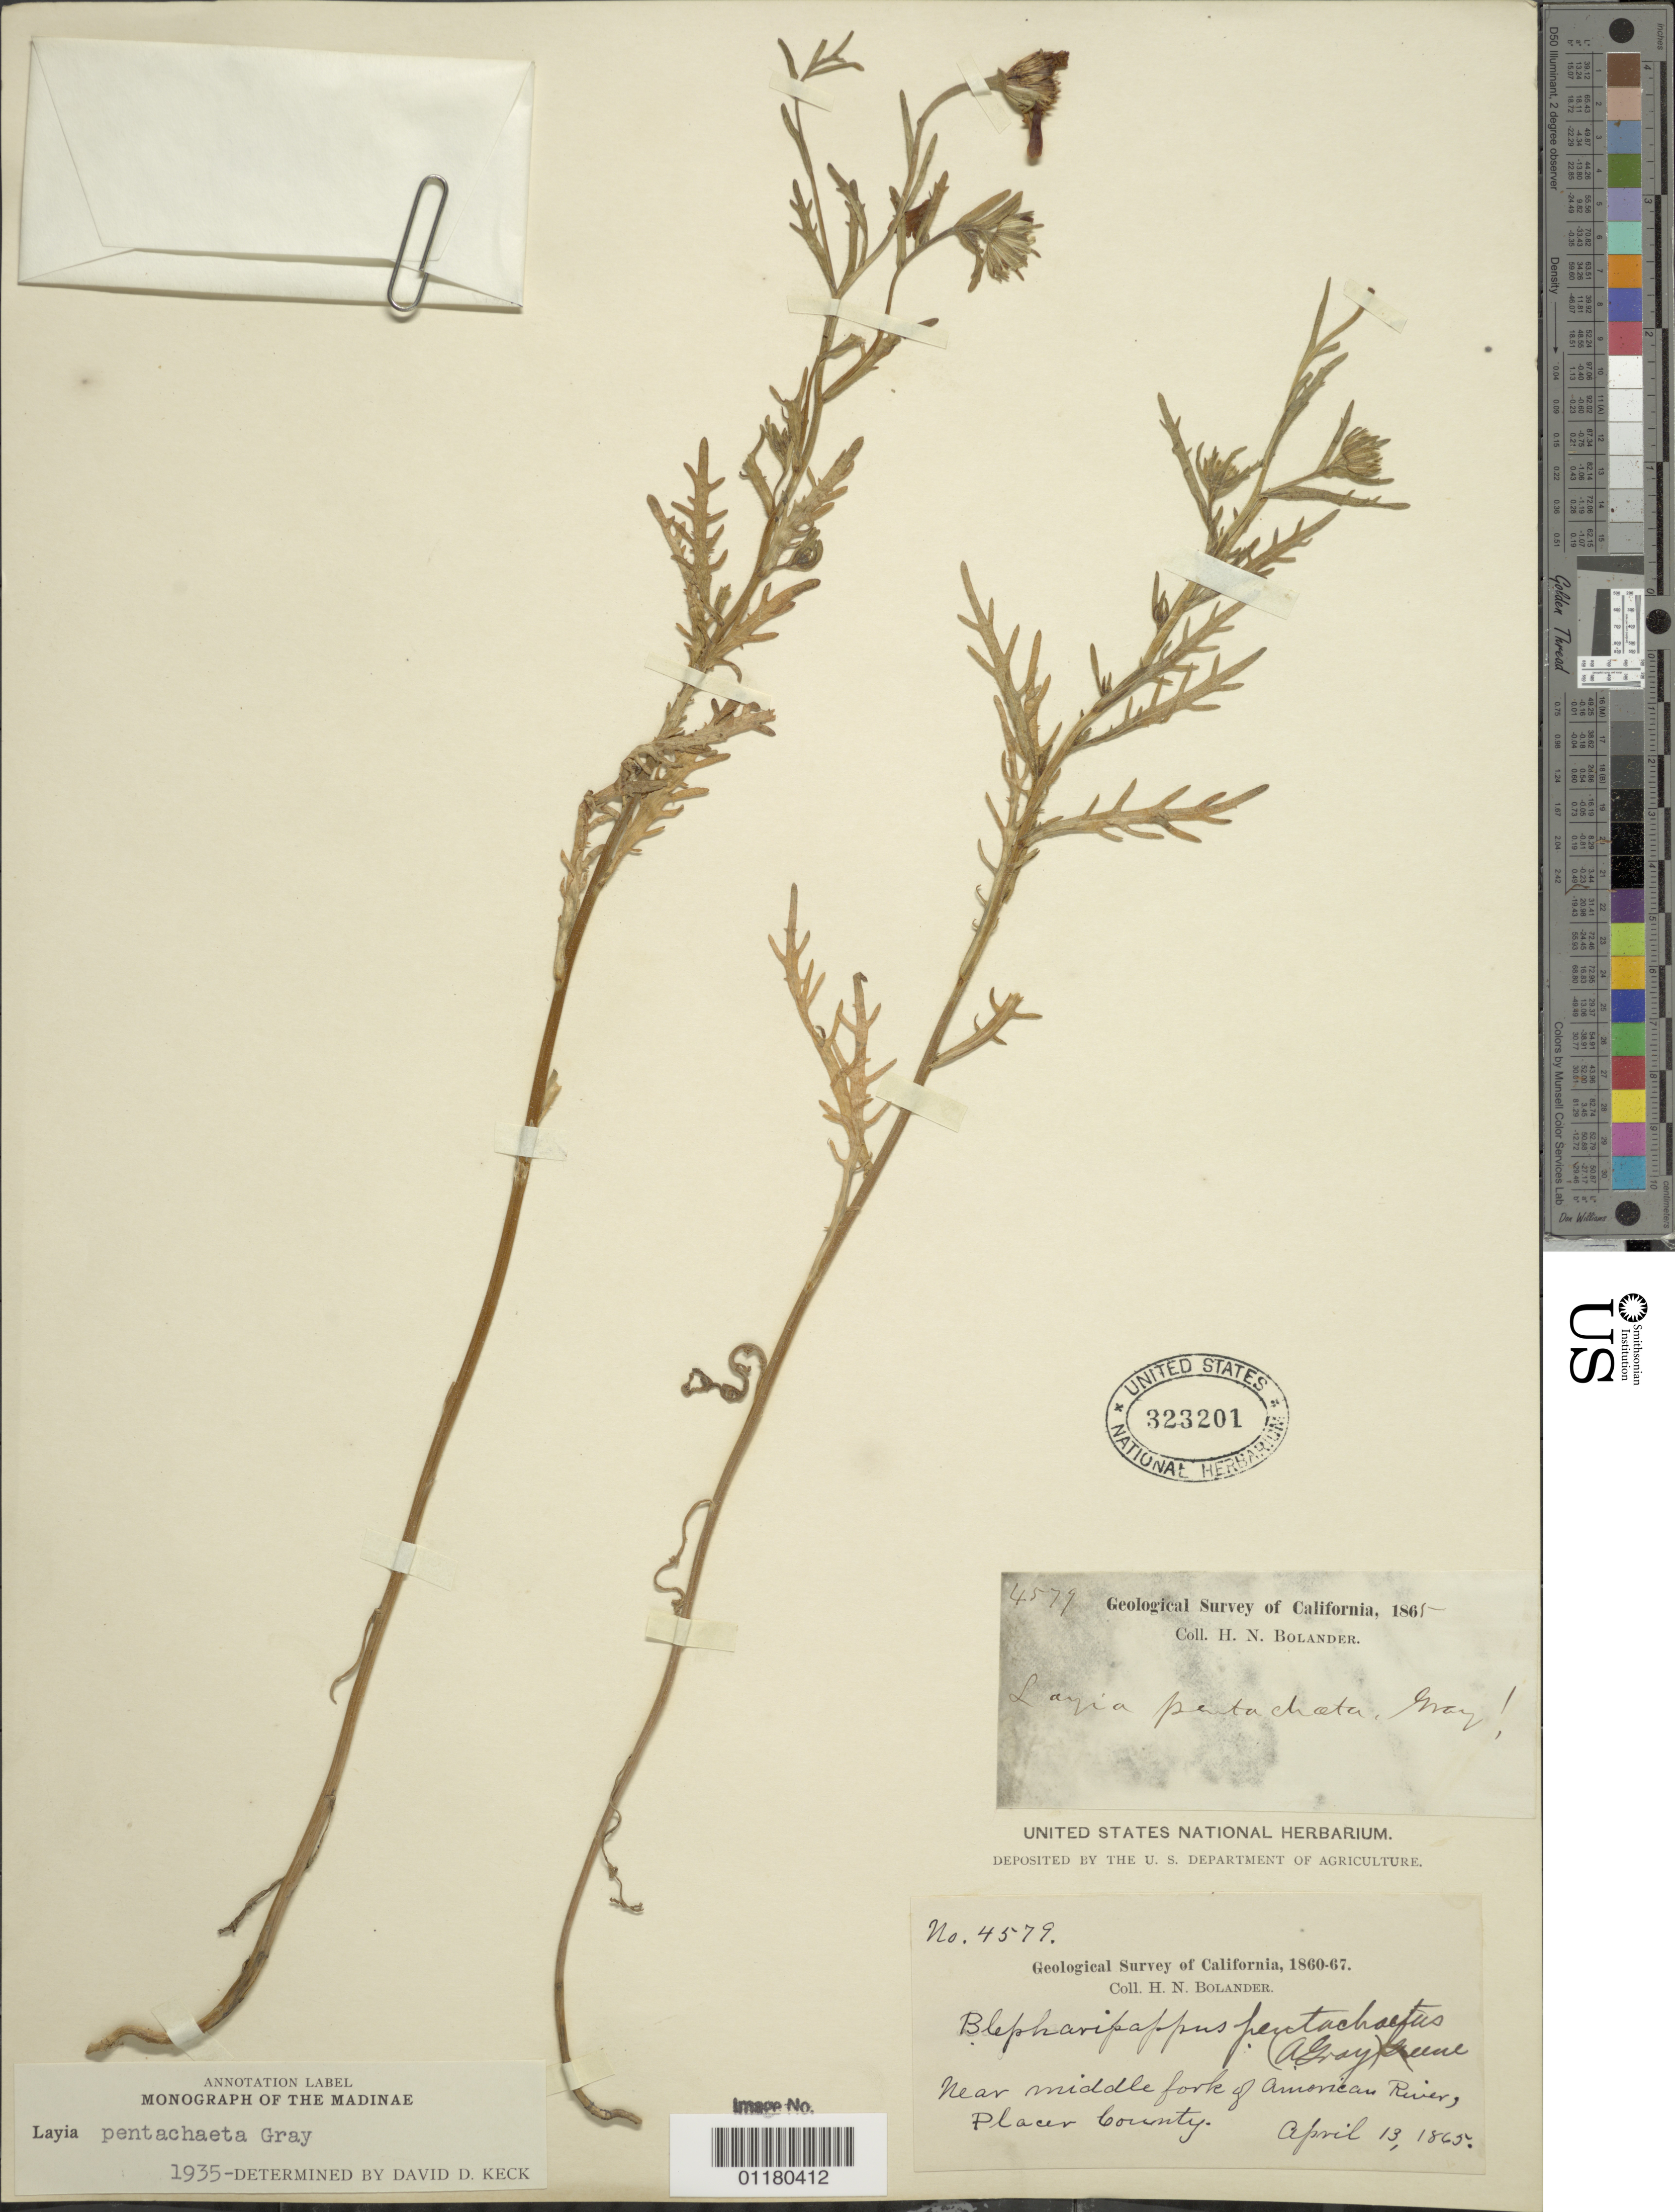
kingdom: Plantae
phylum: Tracheophyta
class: Magnoliopsida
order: Asterales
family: Asteraceae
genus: Layia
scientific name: Layia pentachaeta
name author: A. Gray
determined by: Keck, David D.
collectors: H. Bolander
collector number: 4579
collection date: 1865-04-13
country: United States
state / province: California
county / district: Placer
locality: near middle fork of American River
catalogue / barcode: US 323201